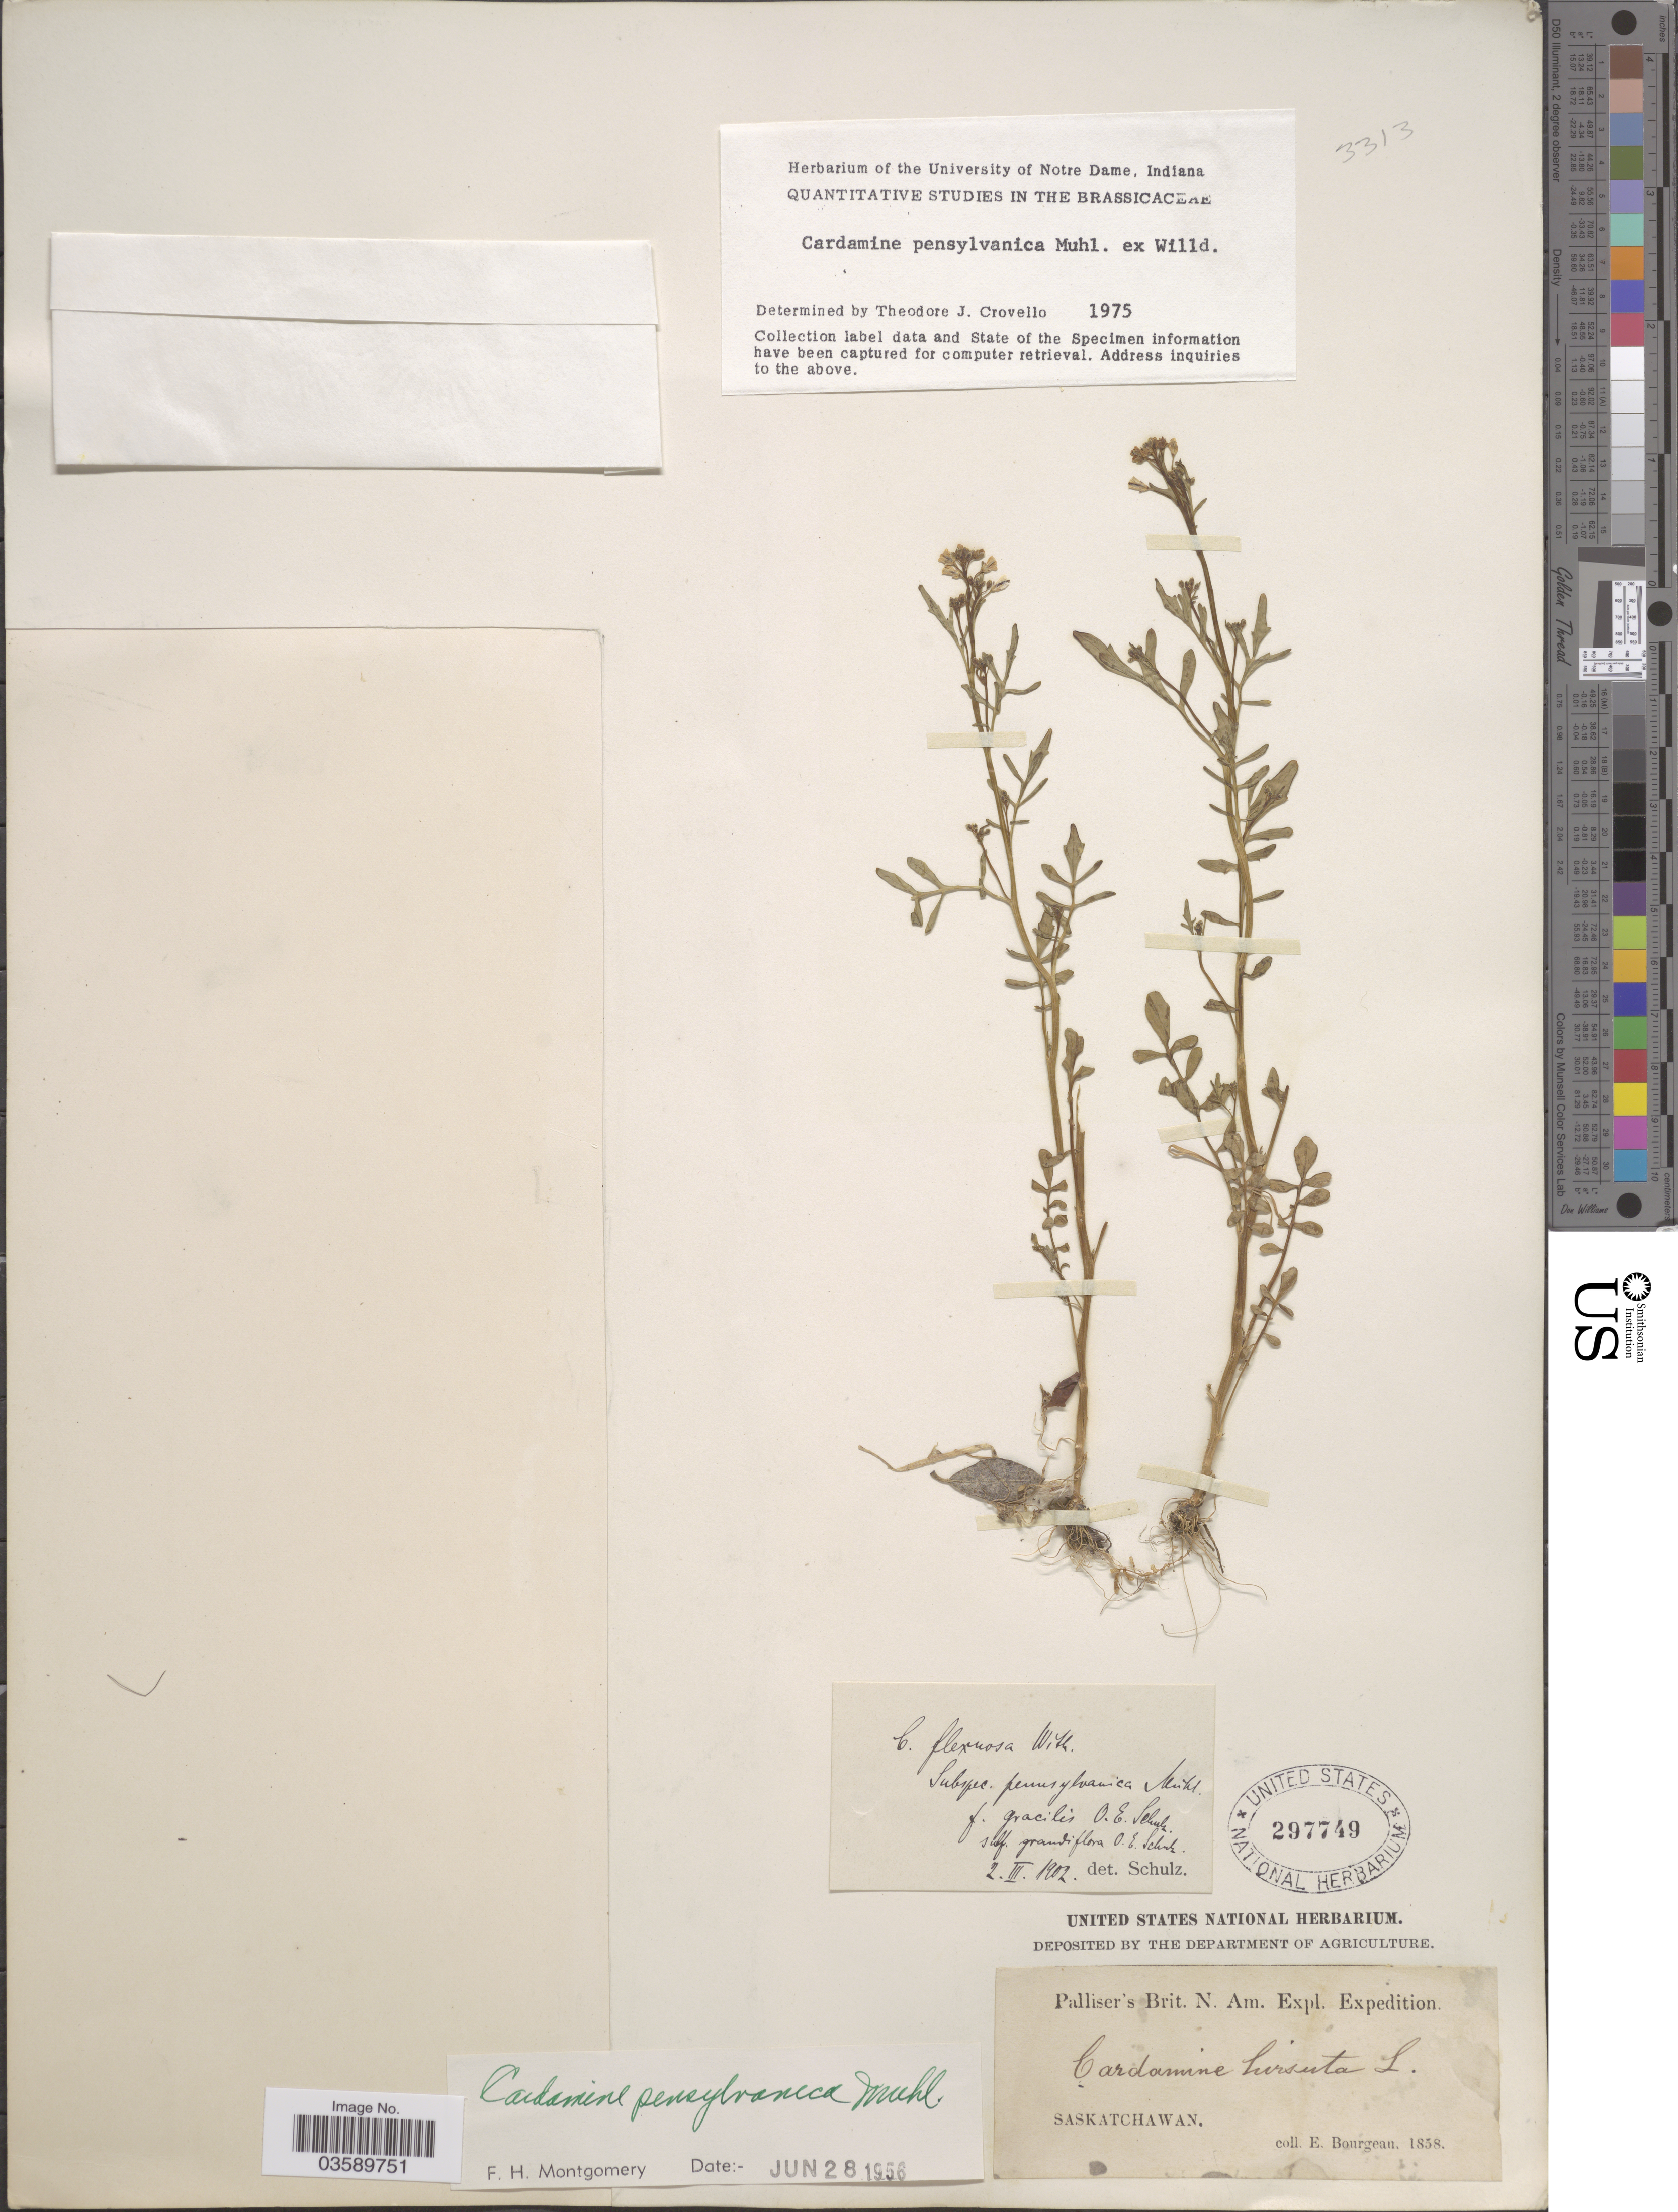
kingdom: Plantae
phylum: Tracheophyta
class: Magnoliopsida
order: Brassicales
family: Brassicaceae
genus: Cardamine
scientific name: Cardamine pensylvanica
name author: Muhl. ex Willd.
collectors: E. Bourgeau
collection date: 1858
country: Canada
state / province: Saskatchewan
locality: Saskatchawan.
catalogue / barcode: US 297749